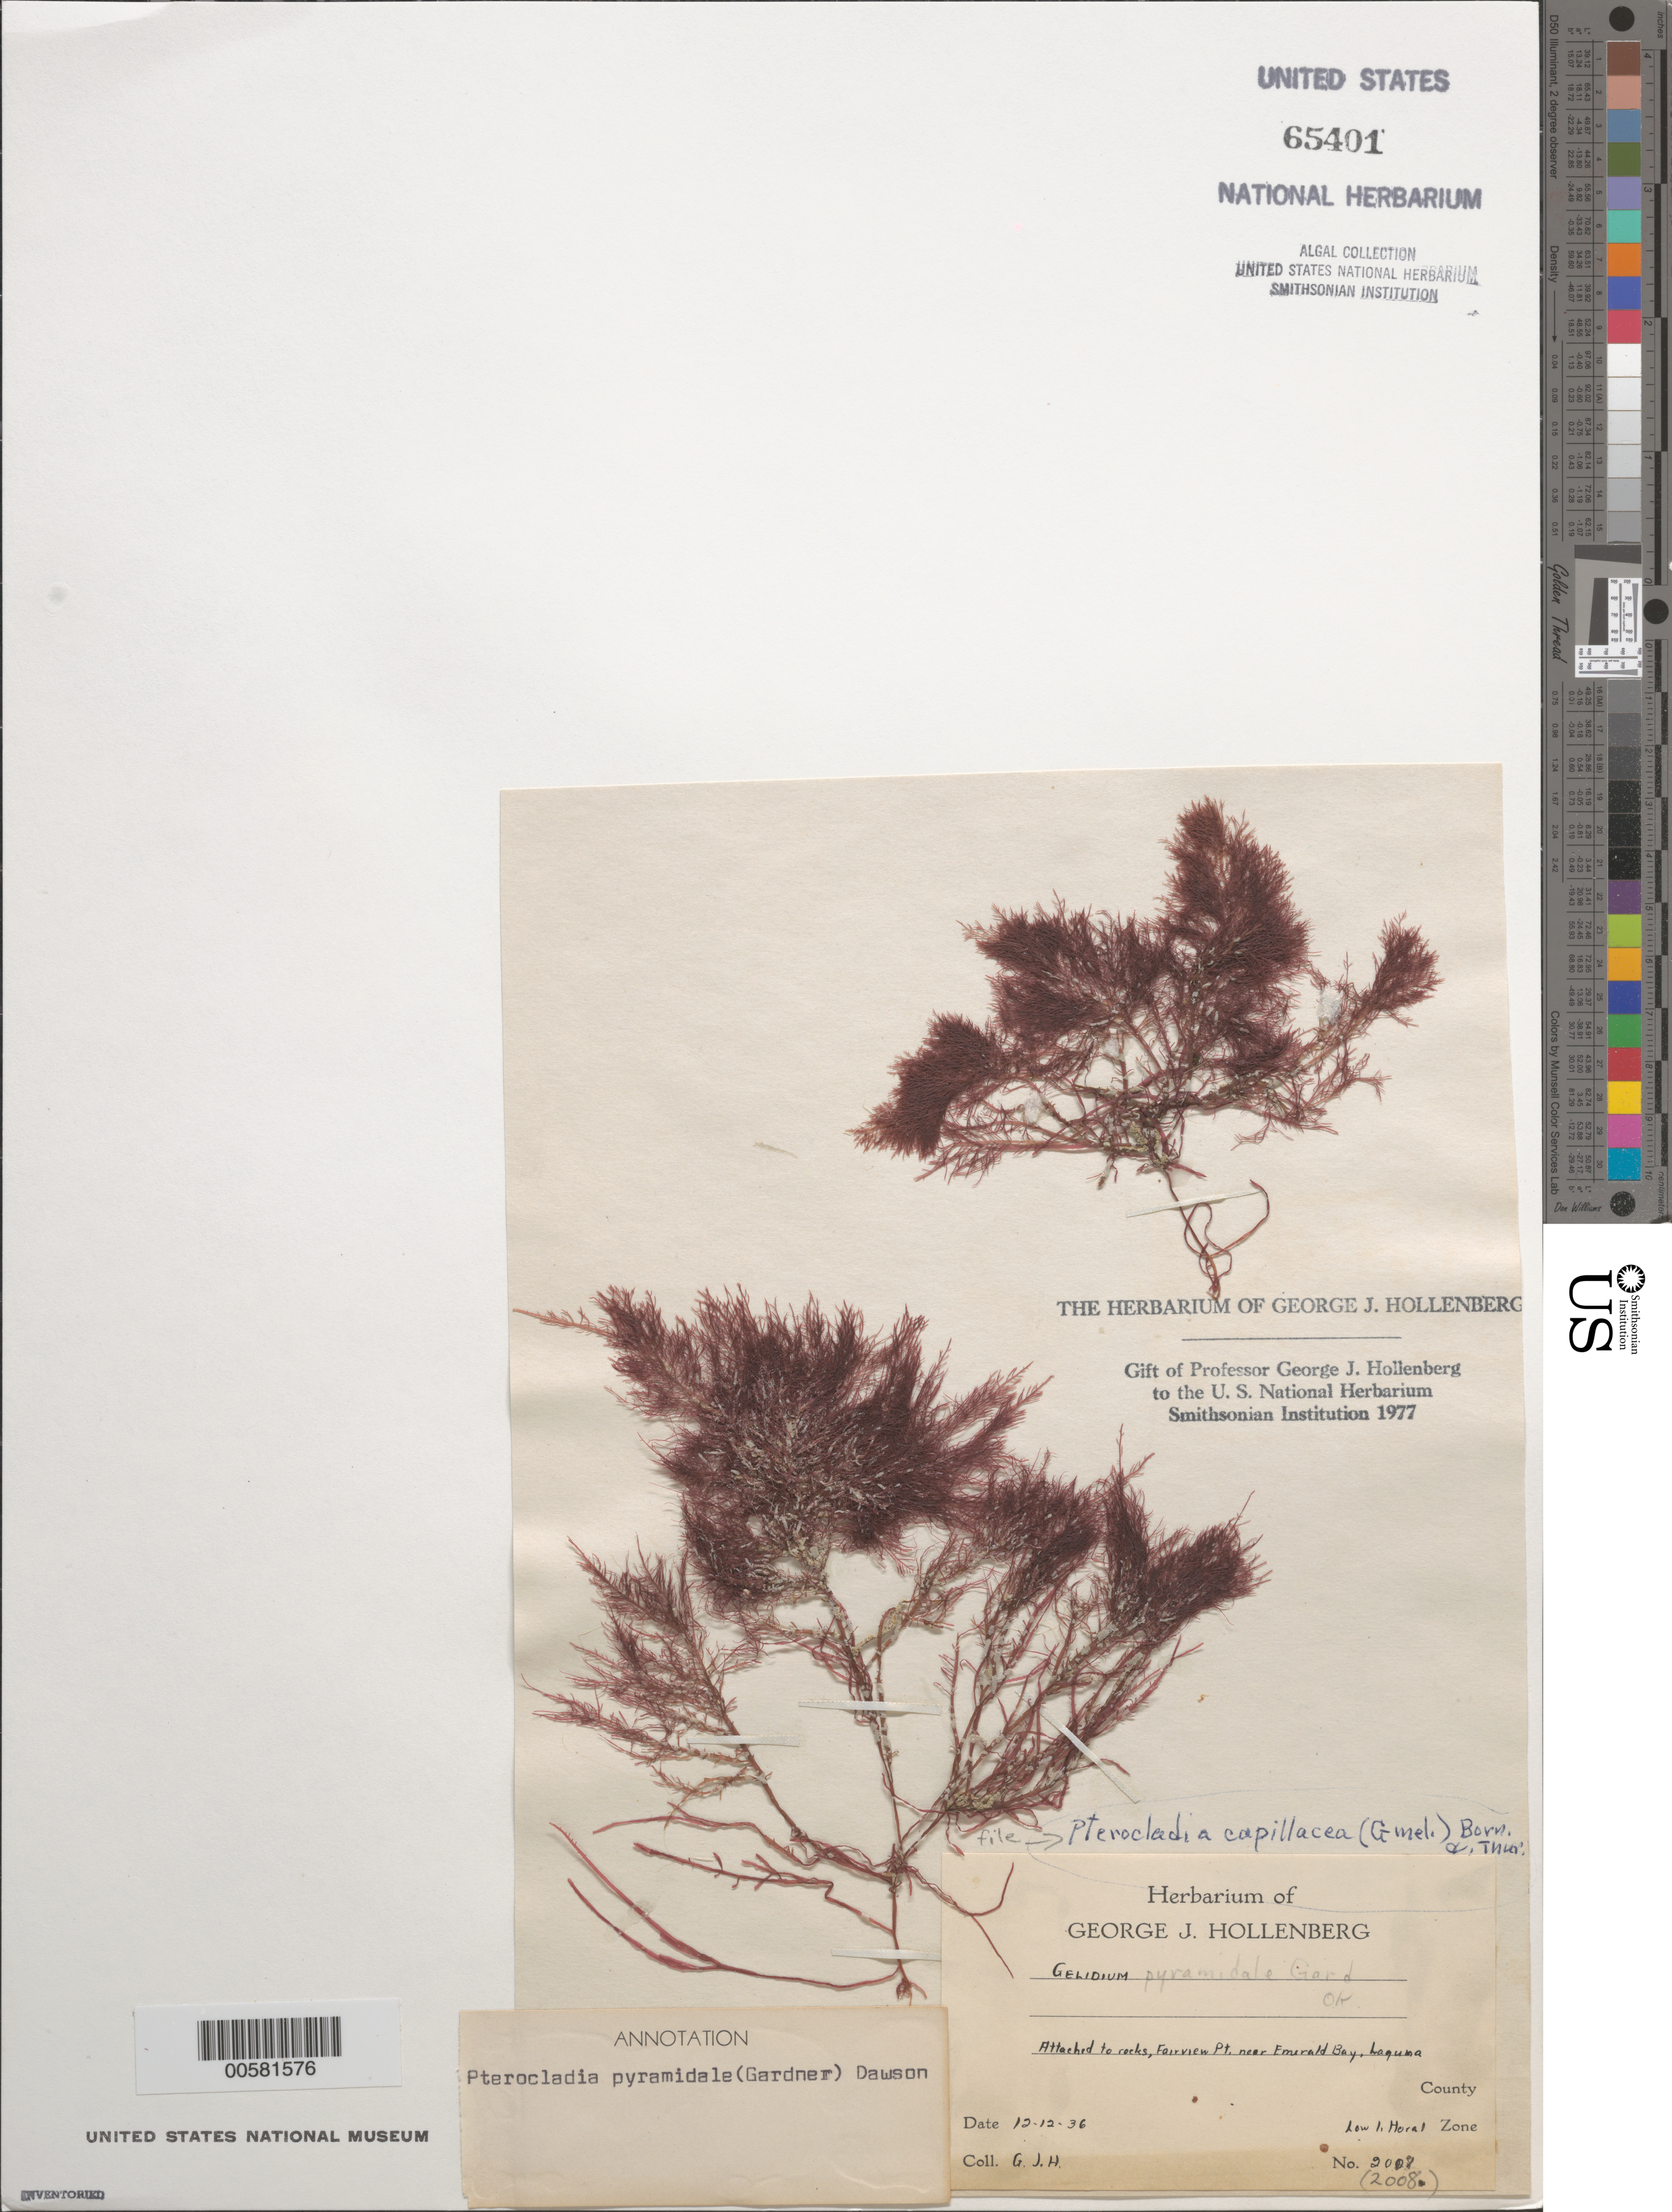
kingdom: Plantae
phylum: Rhodophyta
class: Florideophyceae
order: Gelidiales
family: Pterocladiaceae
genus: Pterocladiella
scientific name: Pterocladiella capillacea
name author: (S.G. Gmel.) Santelices & Hommers.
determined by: Algae name updating Project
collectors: G. Hollenberg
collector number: GJH 2008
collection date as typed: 12 Dec 1936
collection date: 1936-12-12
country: United States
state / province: California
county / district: Orange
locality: Fairview Point, near Emerald Bay, Laguna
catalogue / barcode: US 65401